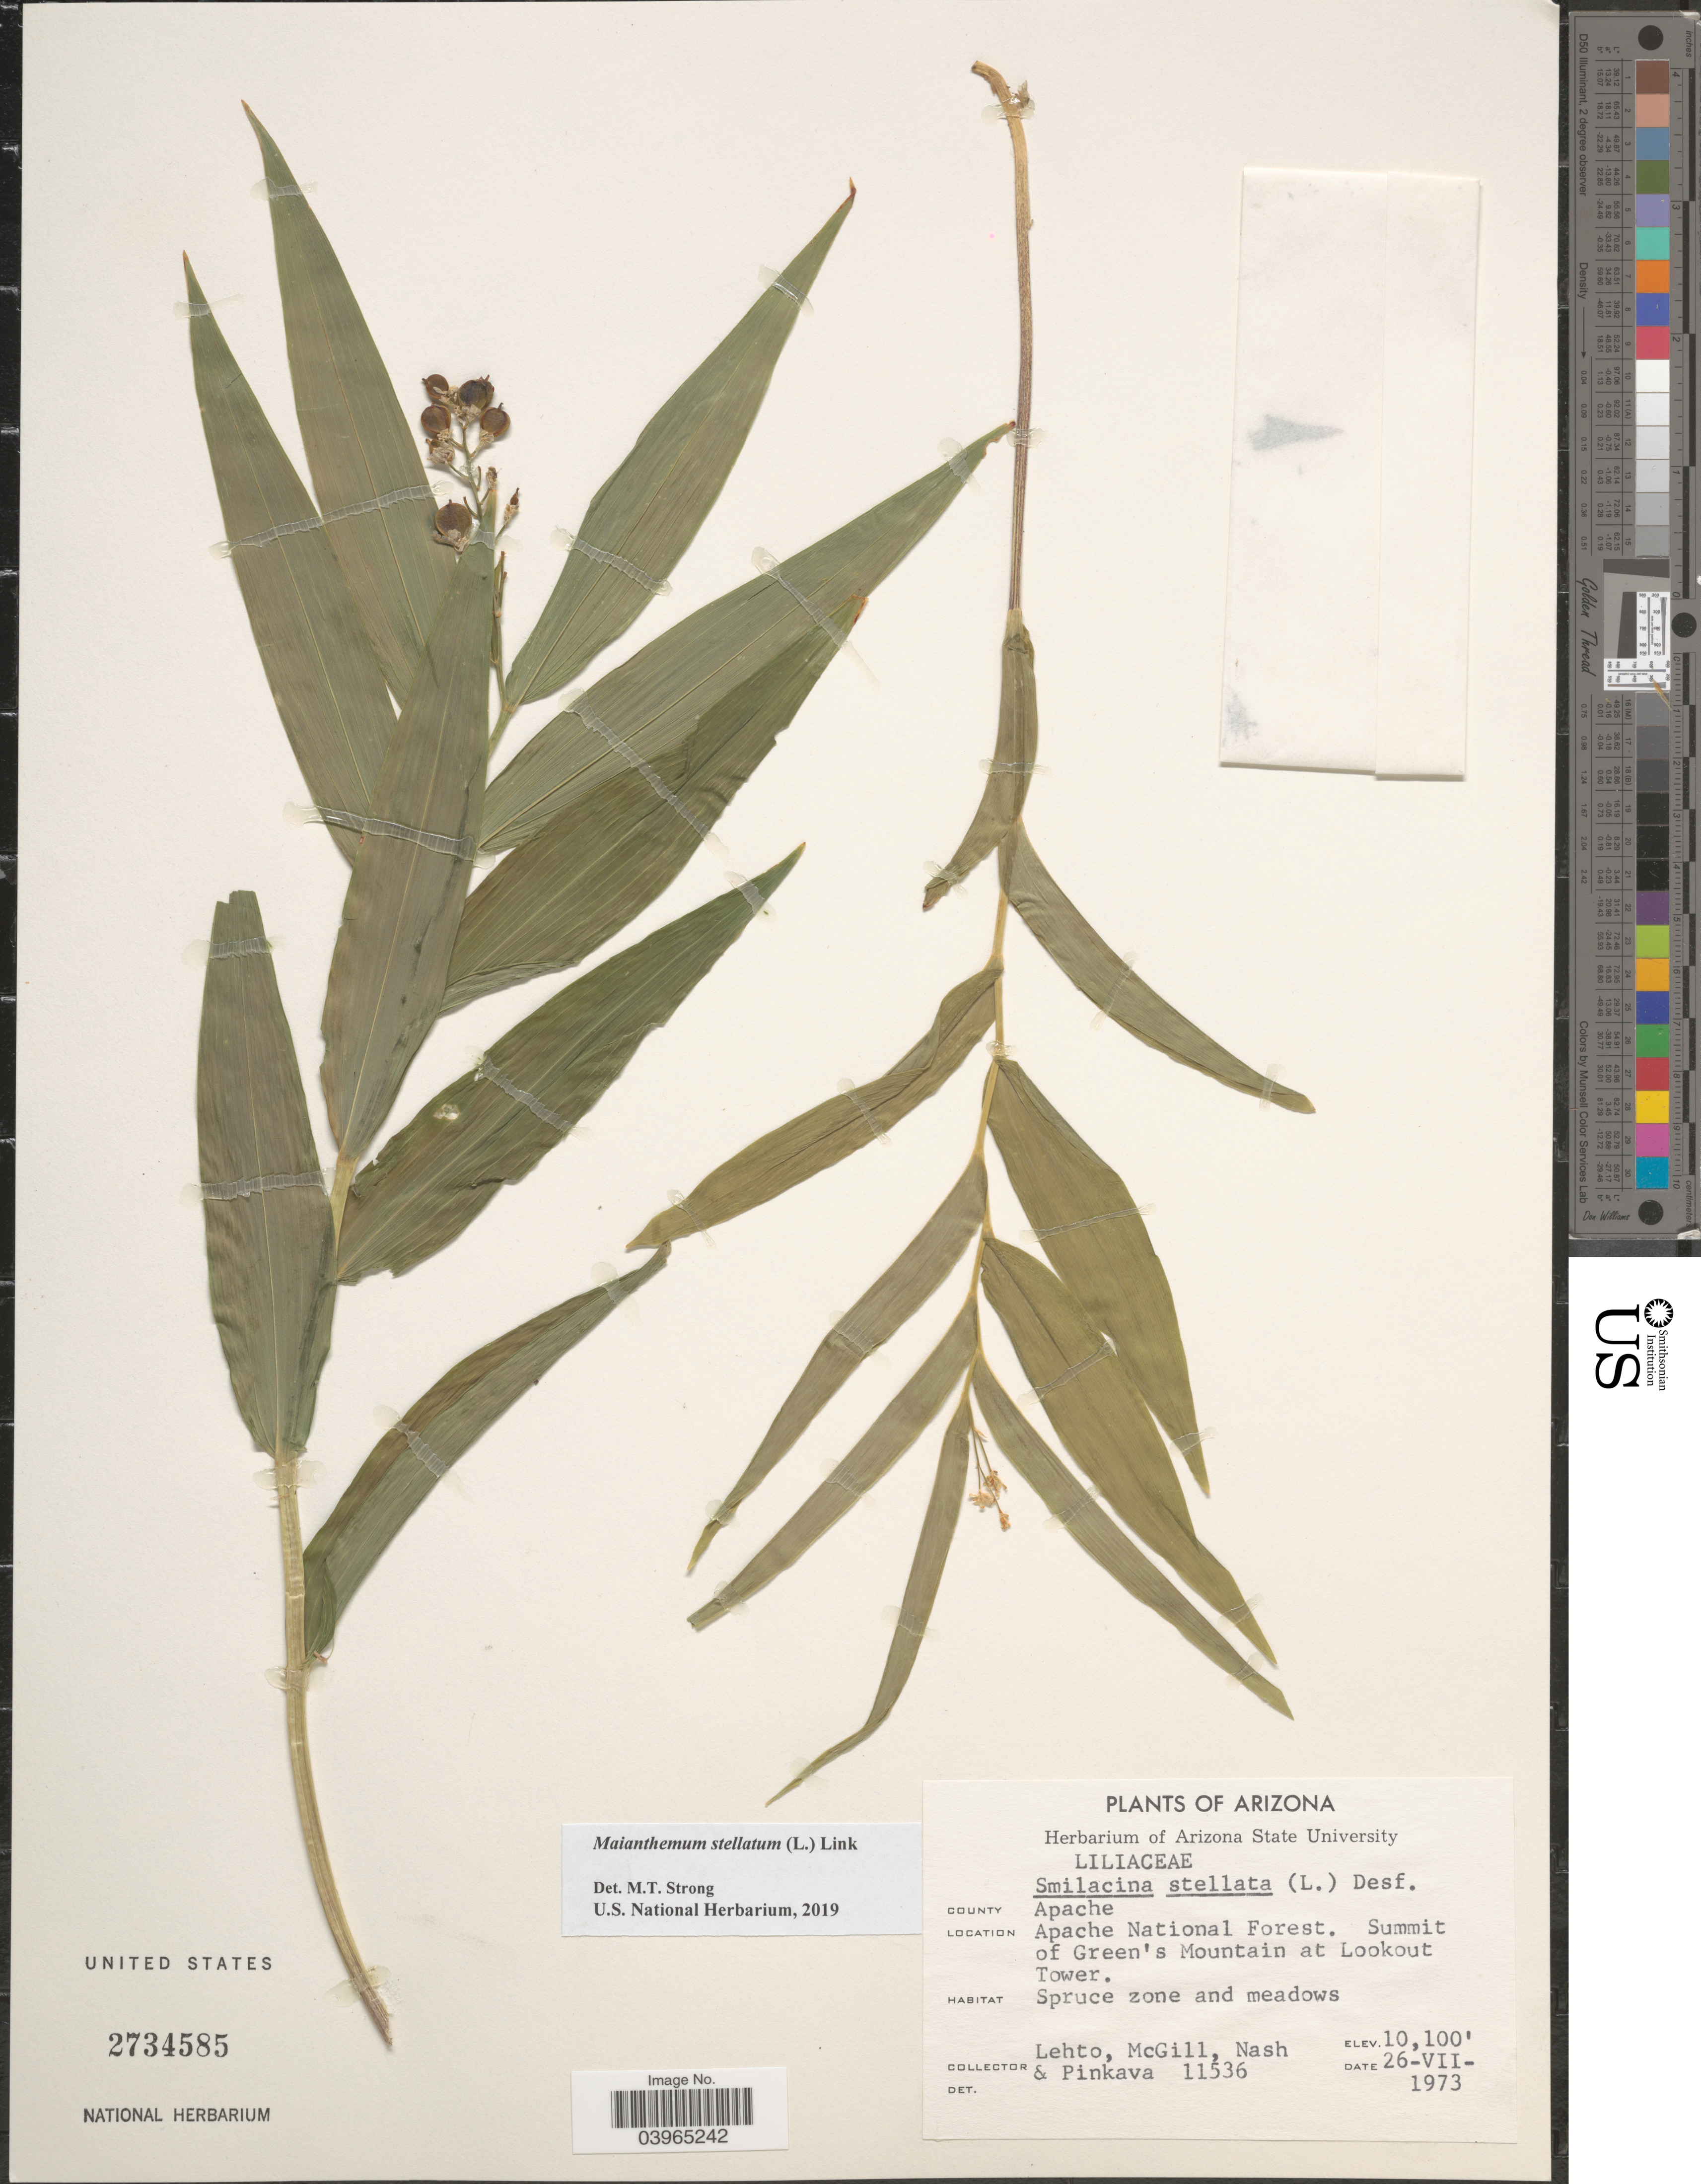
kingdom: Plantae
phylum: Tracheophyta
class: Liliopsida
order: Asparagales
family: Asparagaceae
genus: Maianthemum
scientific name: Maianthemum stellatum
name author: (L.) Link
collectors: -. Lehto, -. McGill, -- Nash & -. Pinkava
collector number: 11536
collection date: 1973-07-26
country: United States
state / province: Arizona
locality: County Apache. Apache National Forest. Summit of Green's Mountain at Lookout Tower.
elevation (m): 3078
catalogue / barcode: US 2734585